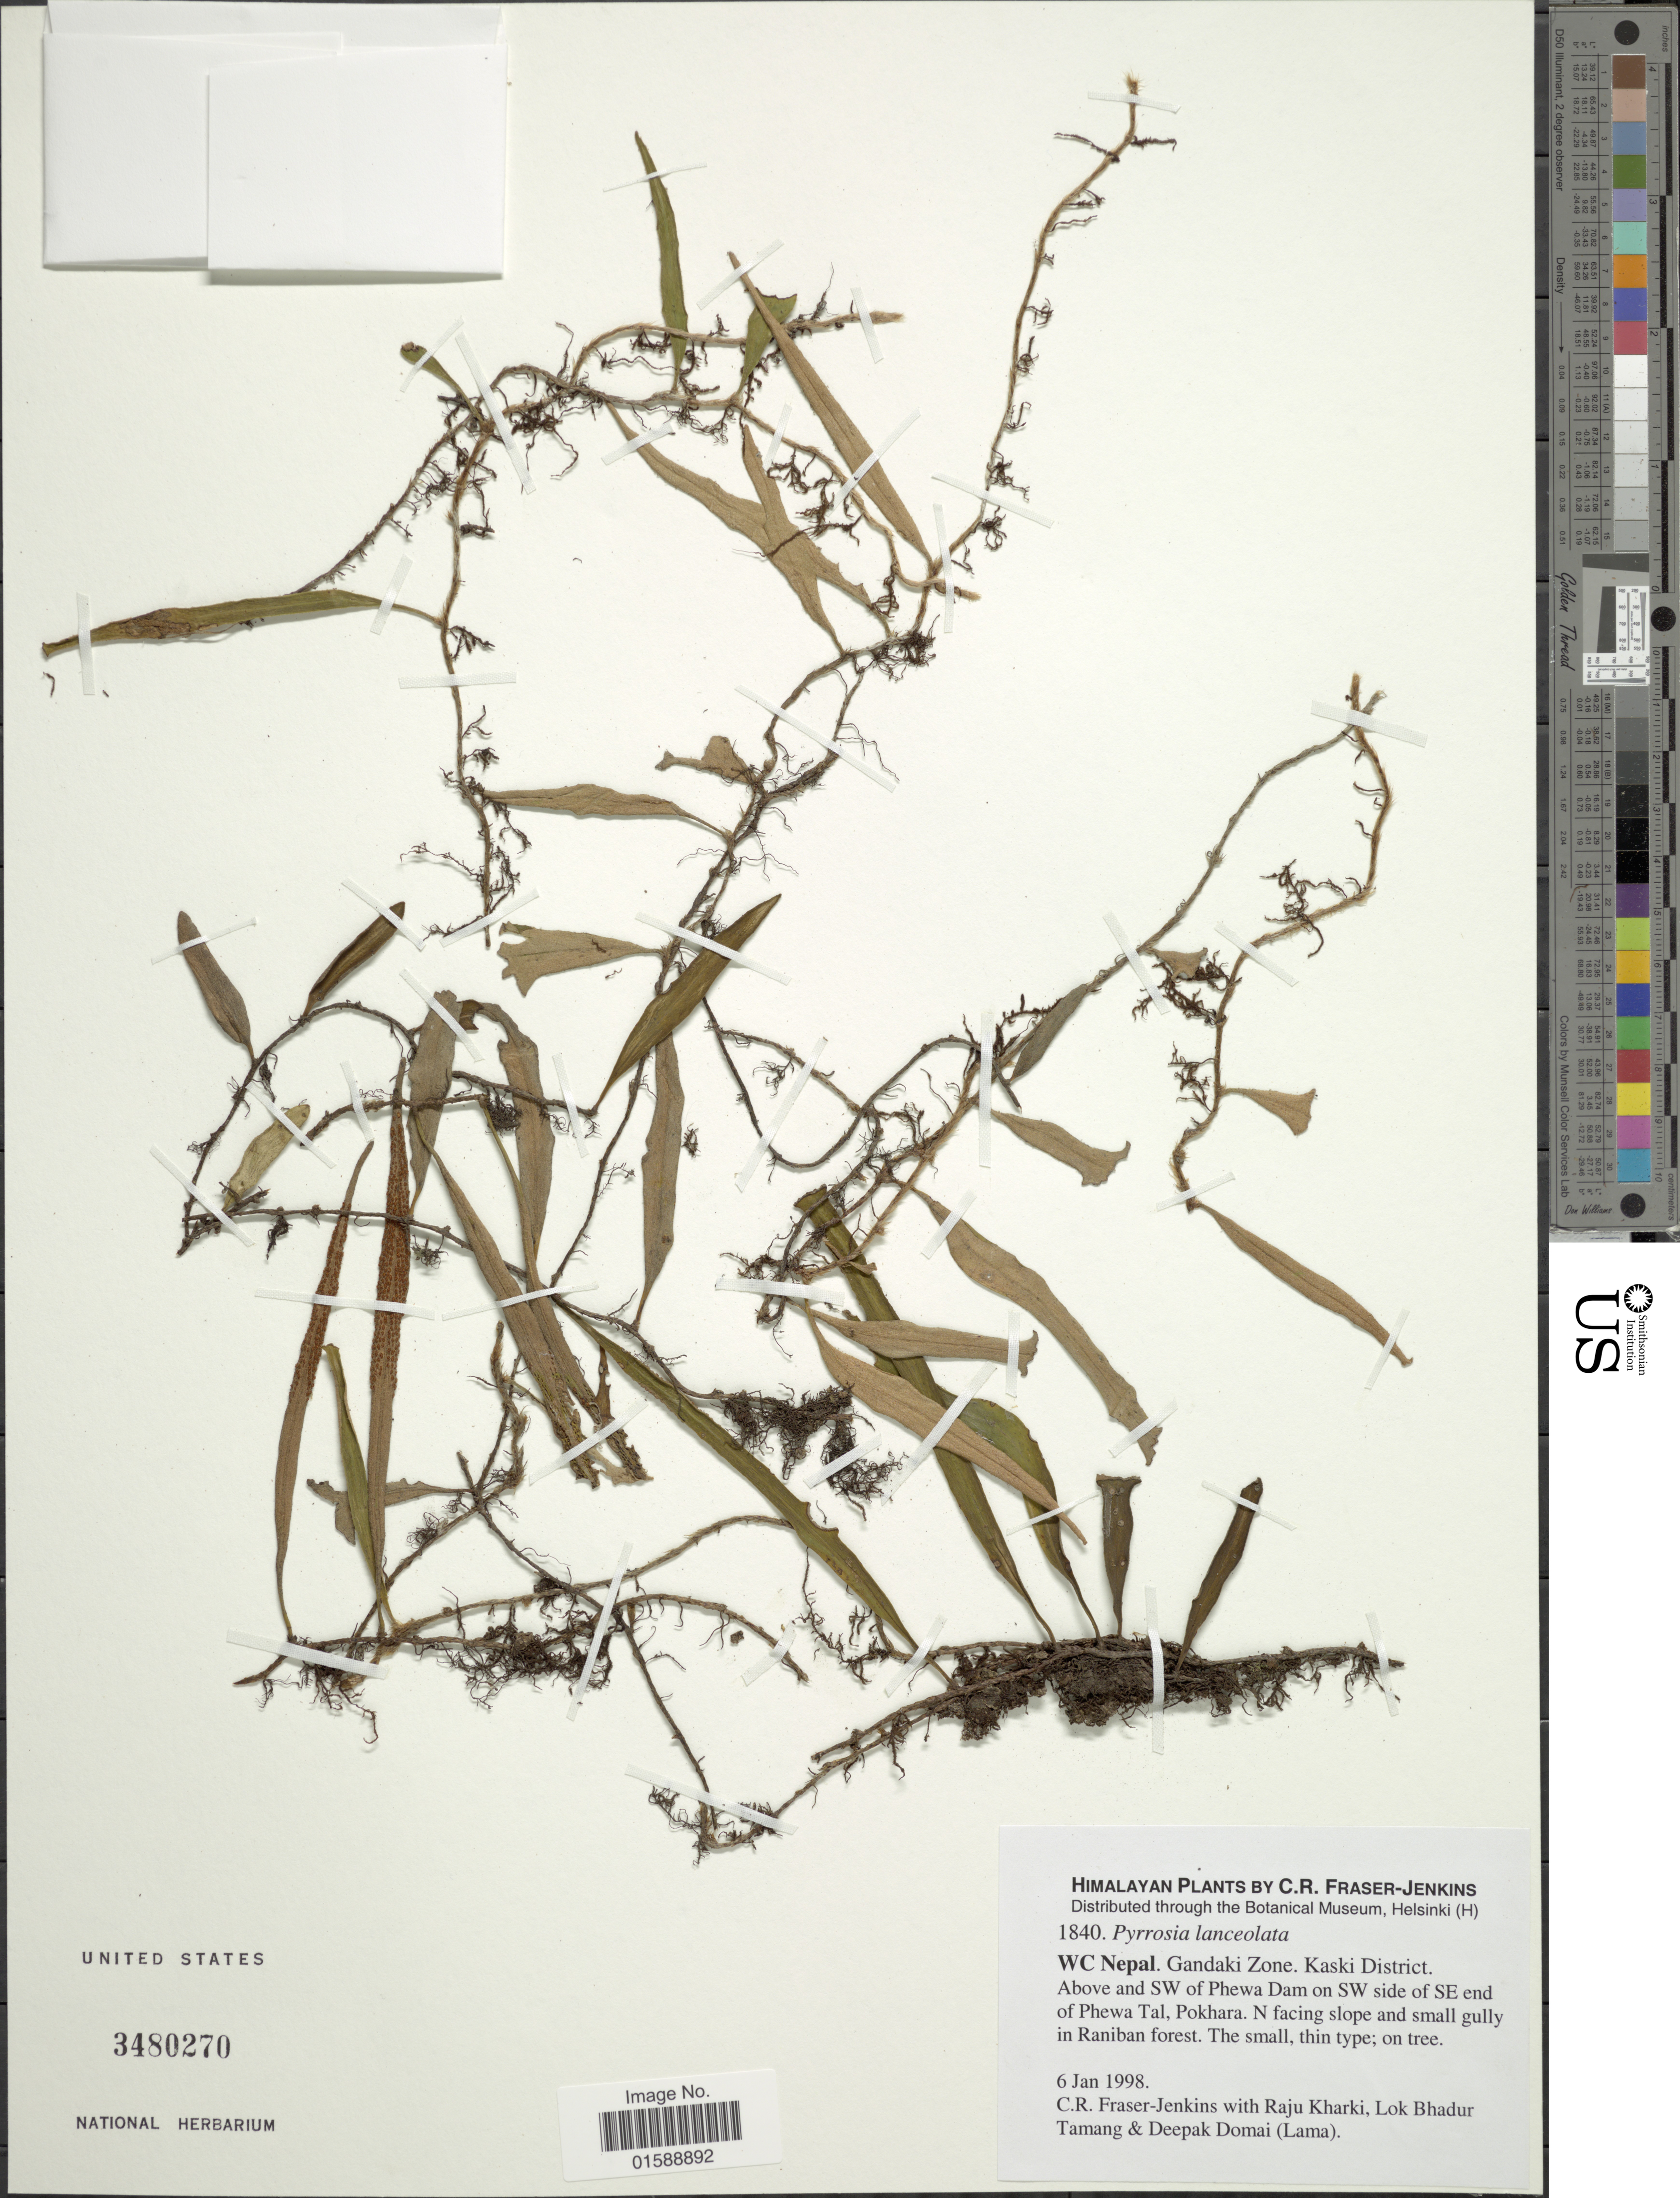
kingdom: Plantae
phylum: Tracheophyta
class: Polypodiopsida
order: Polypodiales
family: Polypodiaceae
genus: Pyrrosia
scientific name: Pyrrosia lanceolata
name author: (L.) Farw.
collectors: C. R. Fraser-Jenkins, R. Karki, L. Tamang & D. Domai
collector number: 1840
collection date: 1998-01-06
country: Nepal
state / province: Gandaki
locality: Himalayan. WC Nepal. Kaski District. Above and SW of Phewa Dam on SW side of SE end of Phewa Tal, Pokhara. N facing slope and small gully in Raniban forest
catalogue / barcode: US 3480270